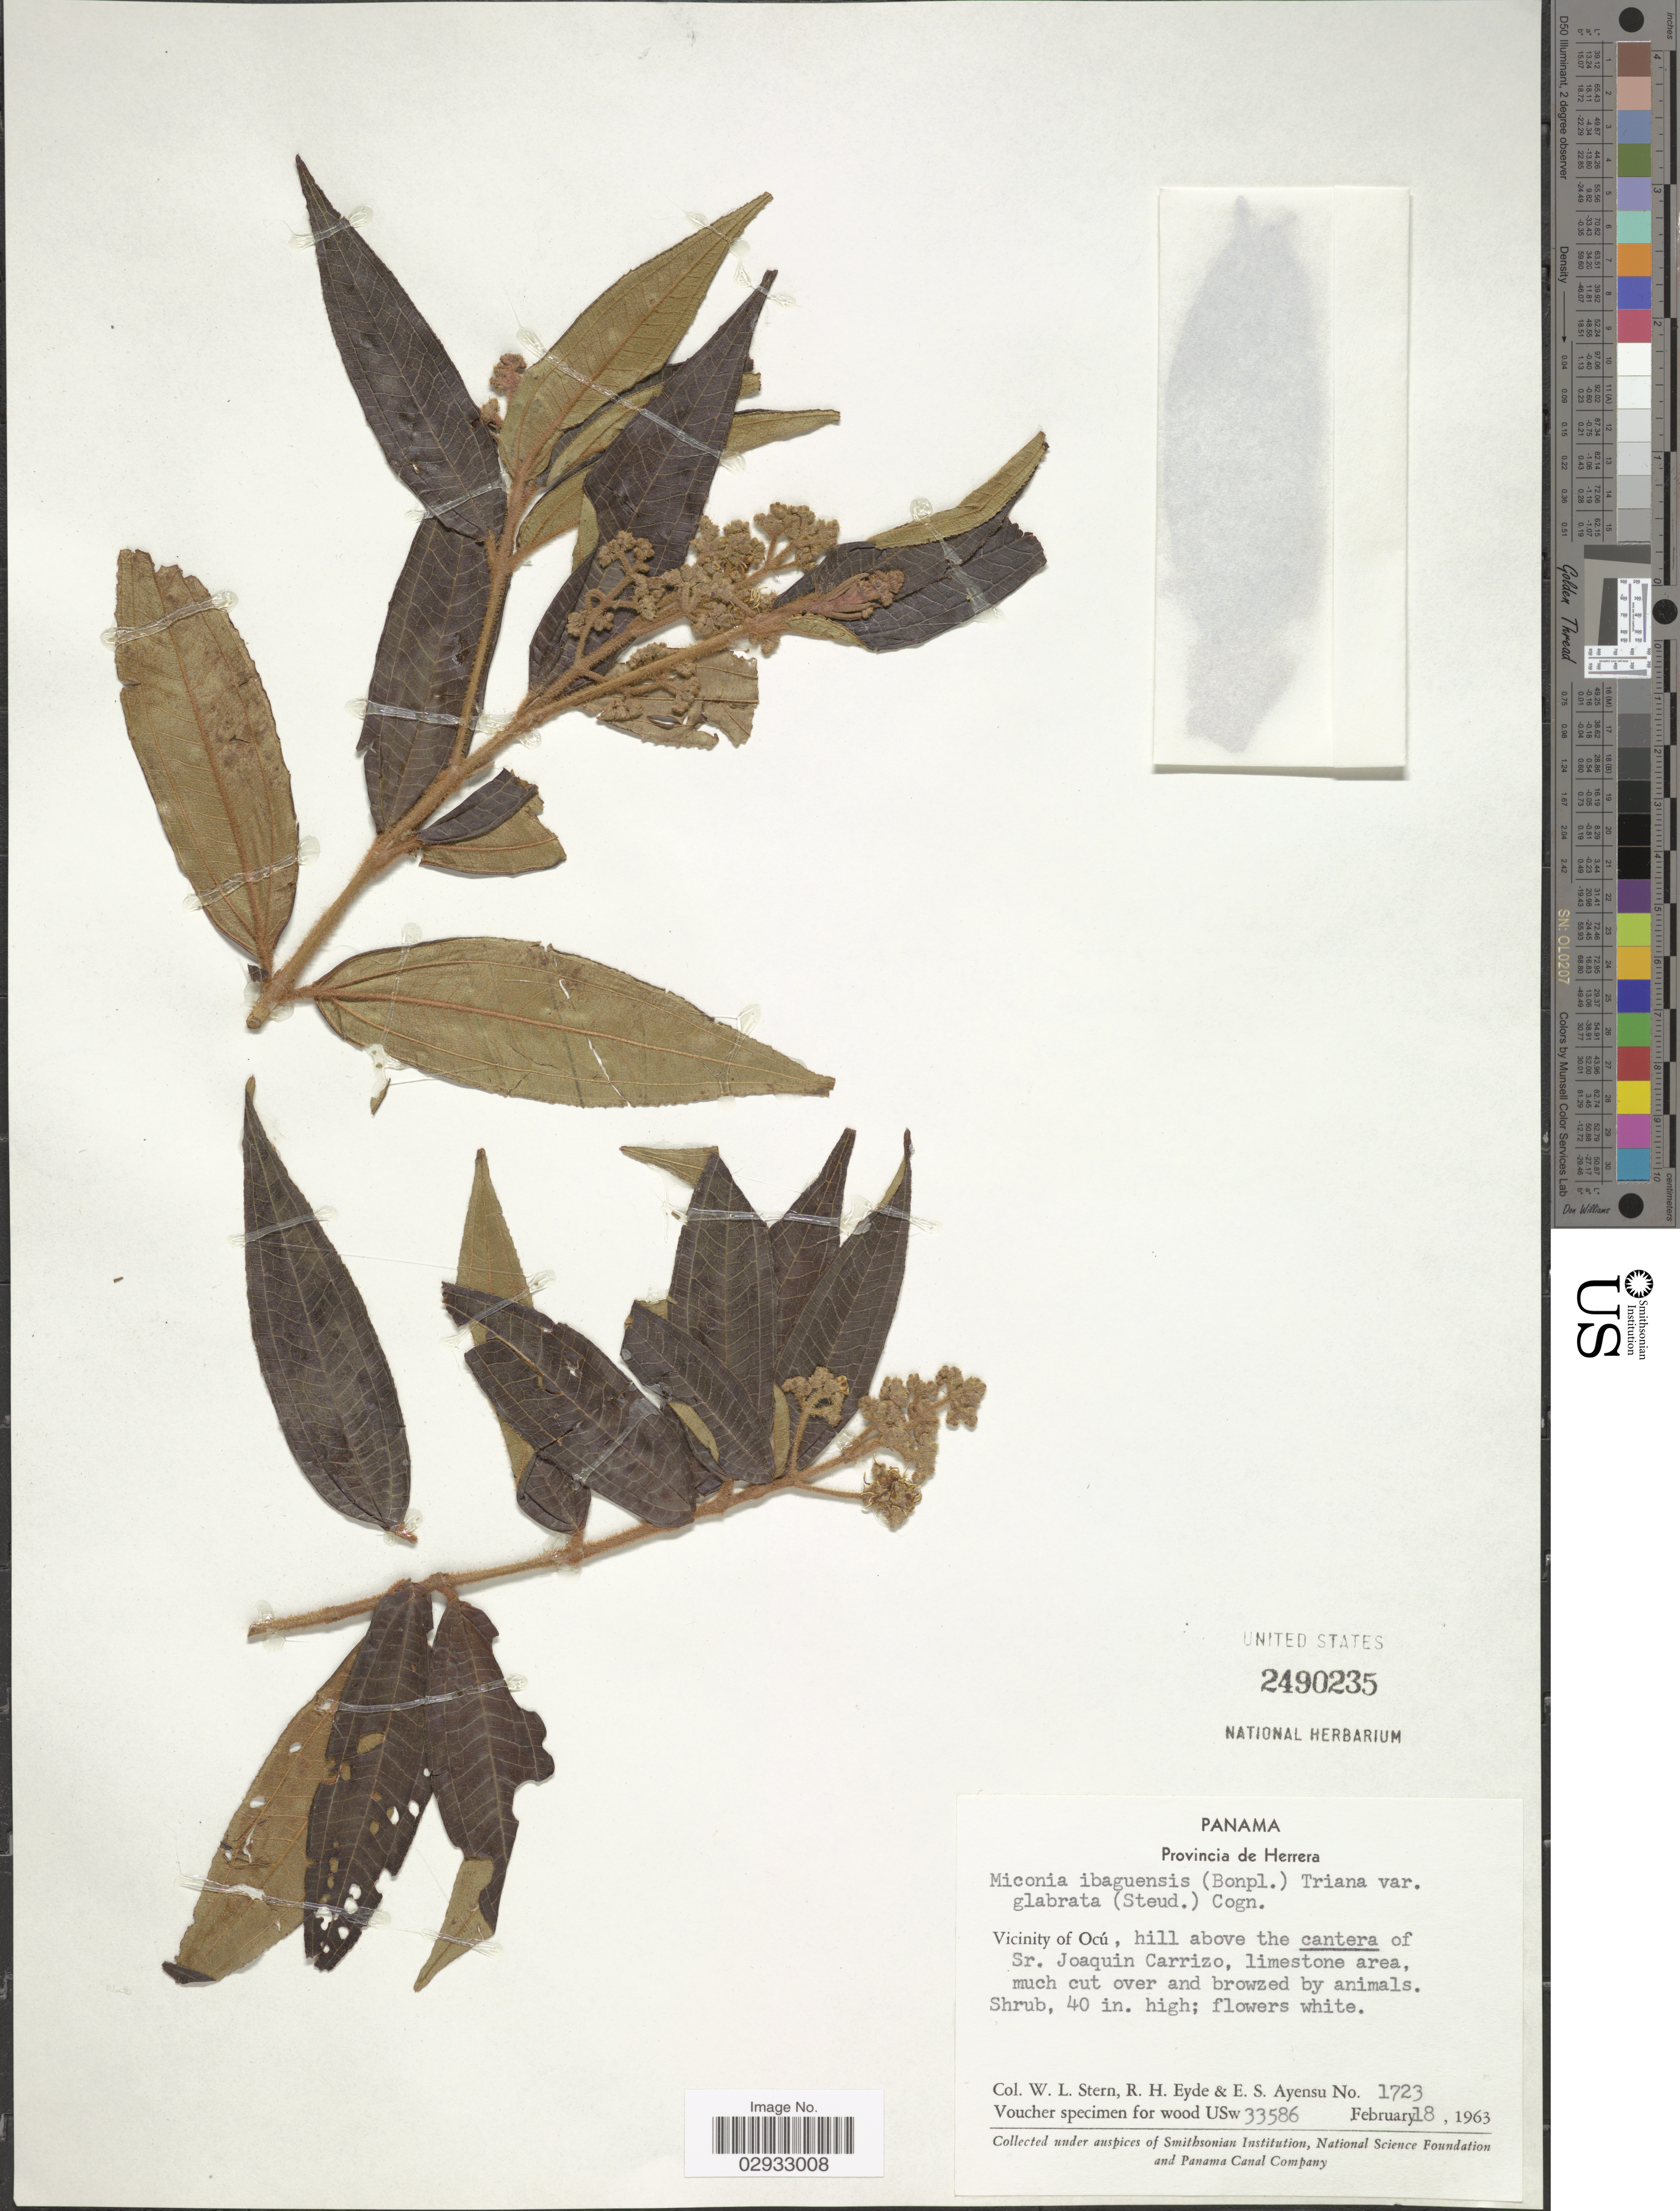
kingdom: Plantae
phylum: Tracheophyta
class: Magnoliopsida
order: Myrtales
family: Melastomataceae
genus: Miconia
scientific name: Miconia ibaguensis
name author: (Bonpl.) Triana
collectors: W. L. Stern, R. H. Eyde & E. S. Ayensu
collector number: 1723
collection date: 1963-02-18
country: Panama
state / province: Herrera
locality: Provincia de Herrera. Vicinity of Ocú, hill above the cantera of Sr. Joaquin Carrizo, limestone area.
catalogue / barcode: US 2490235